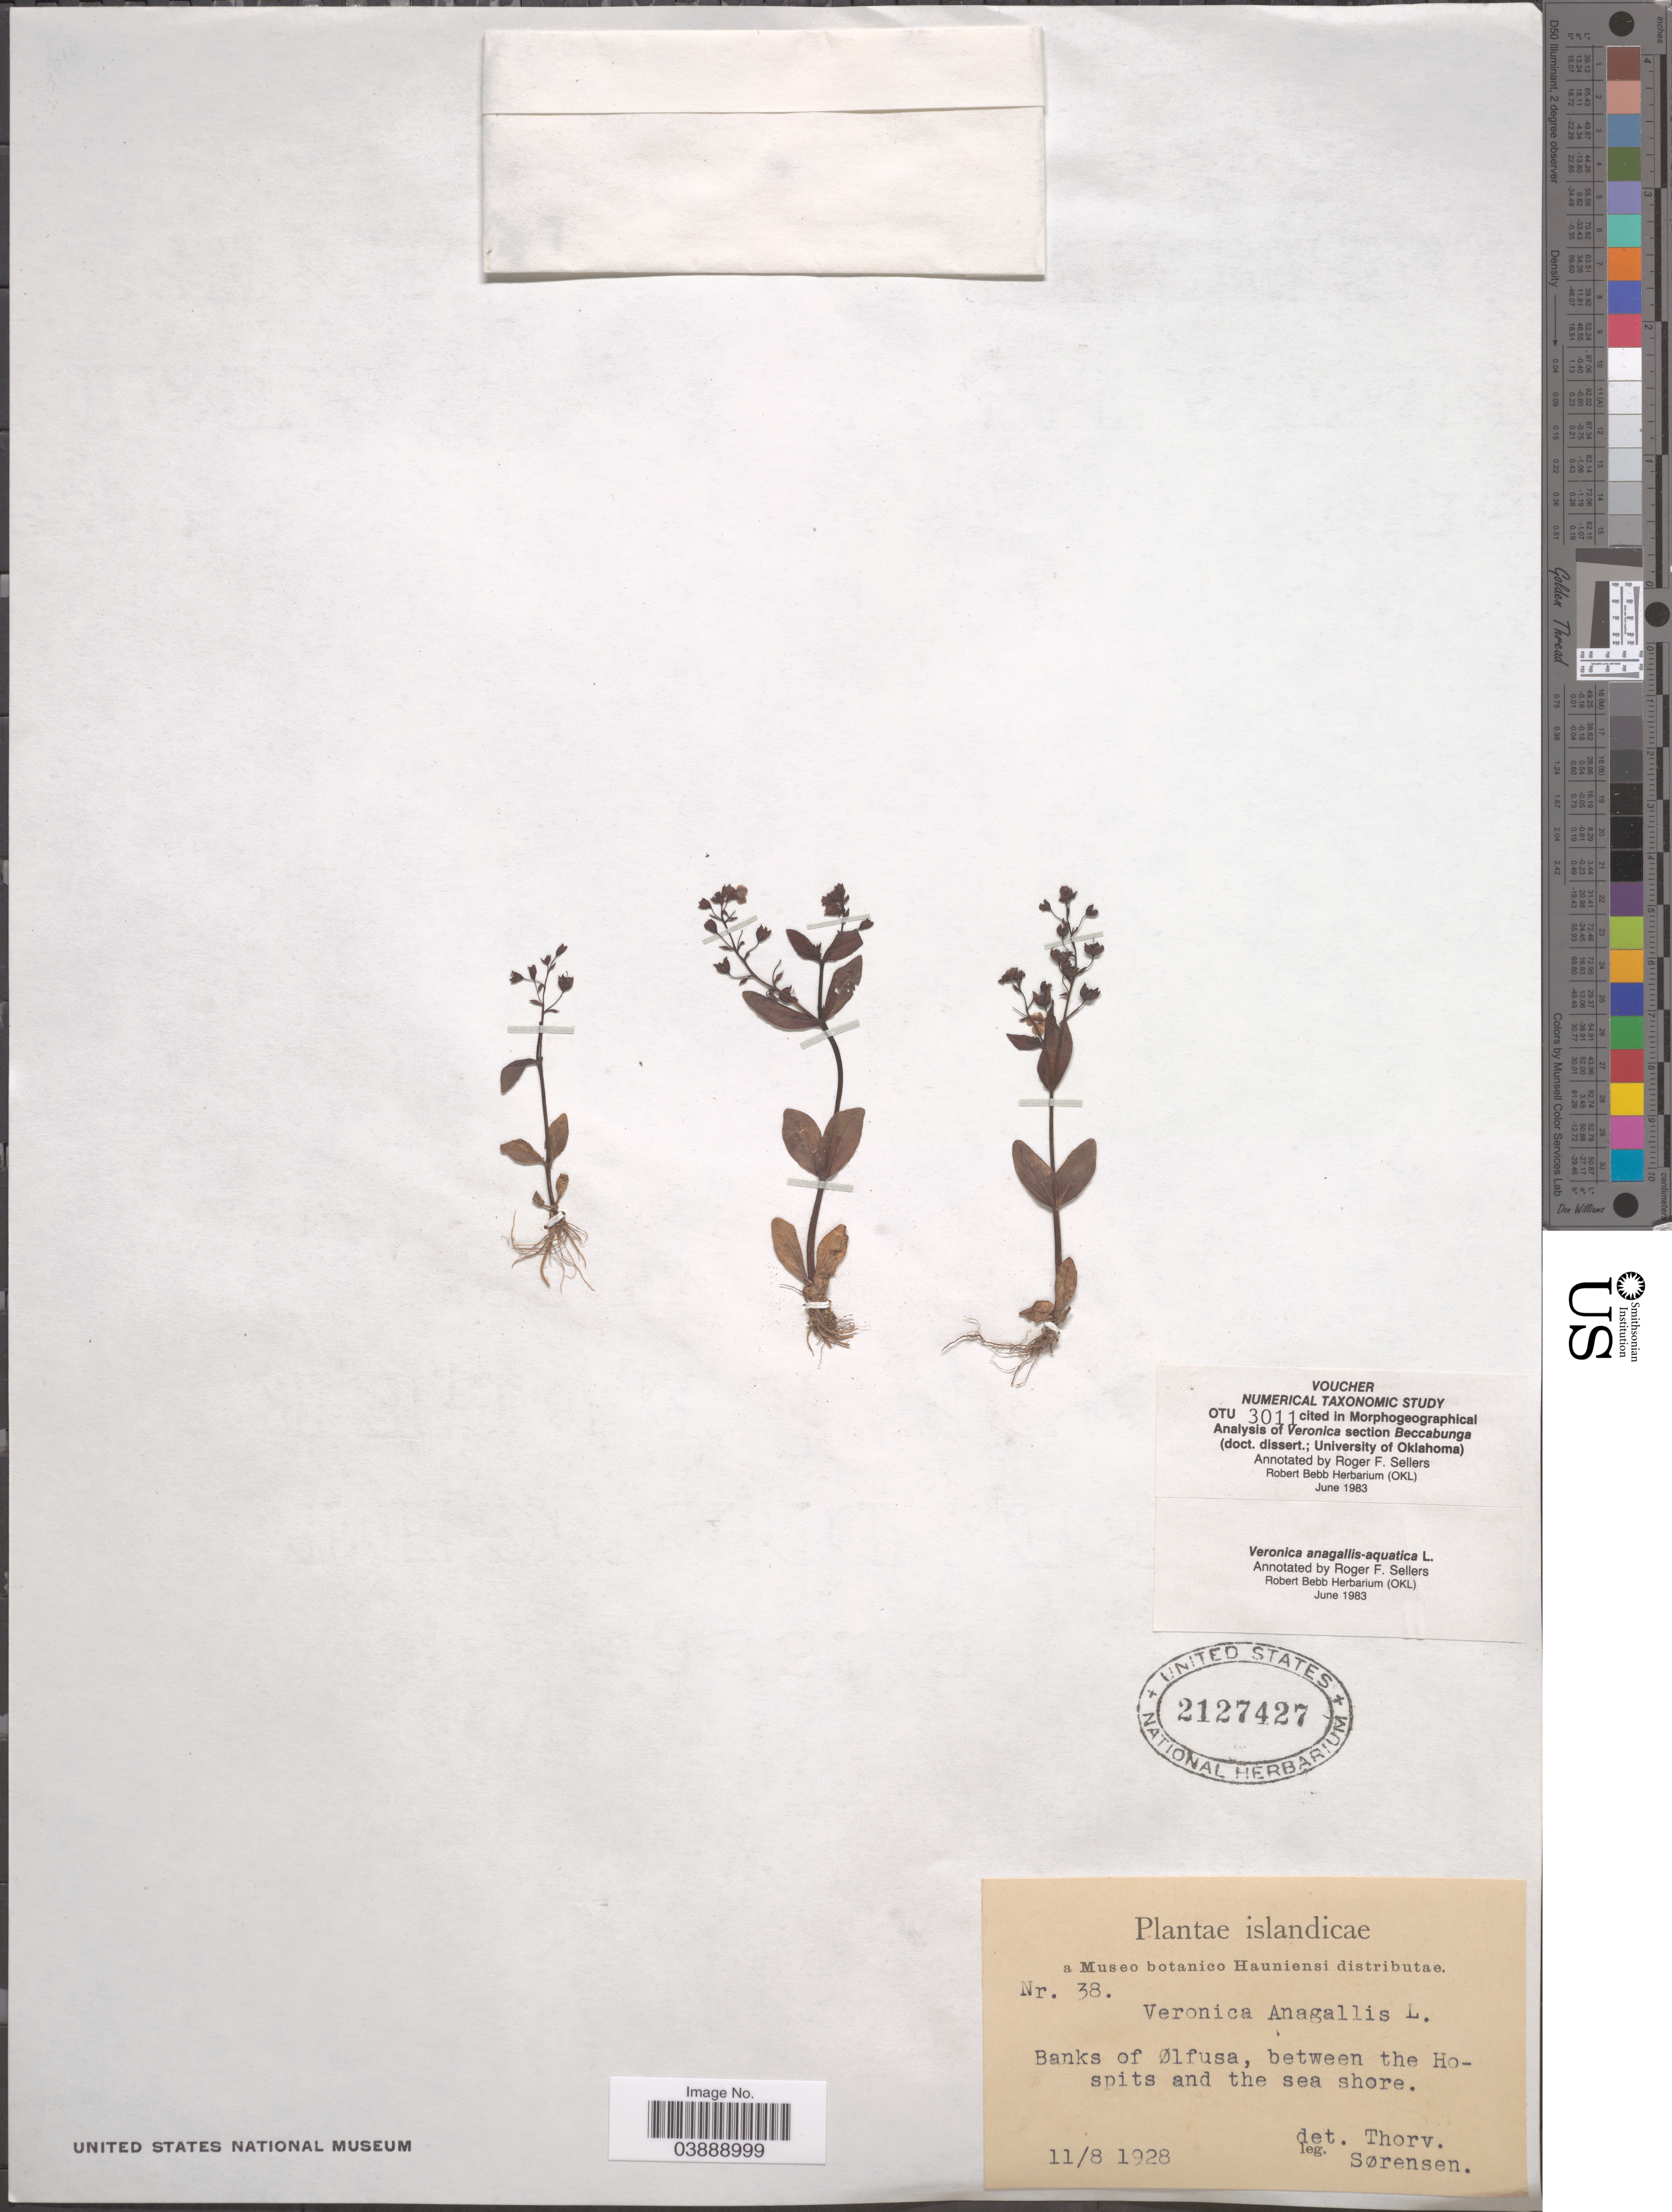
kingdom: Plantae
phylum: Tracheophyta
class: Magnoliopsida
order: Lamiales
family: Plantaginaceae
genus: Veronica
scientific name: Veronica anagallis-aquatica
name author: L.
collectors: Sørensen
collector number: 38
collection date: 1928-08-11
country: Iceland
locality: Islandicae. Banks of Ølfusa, between the Hospits and the sea shore.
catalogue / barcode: US 2127427